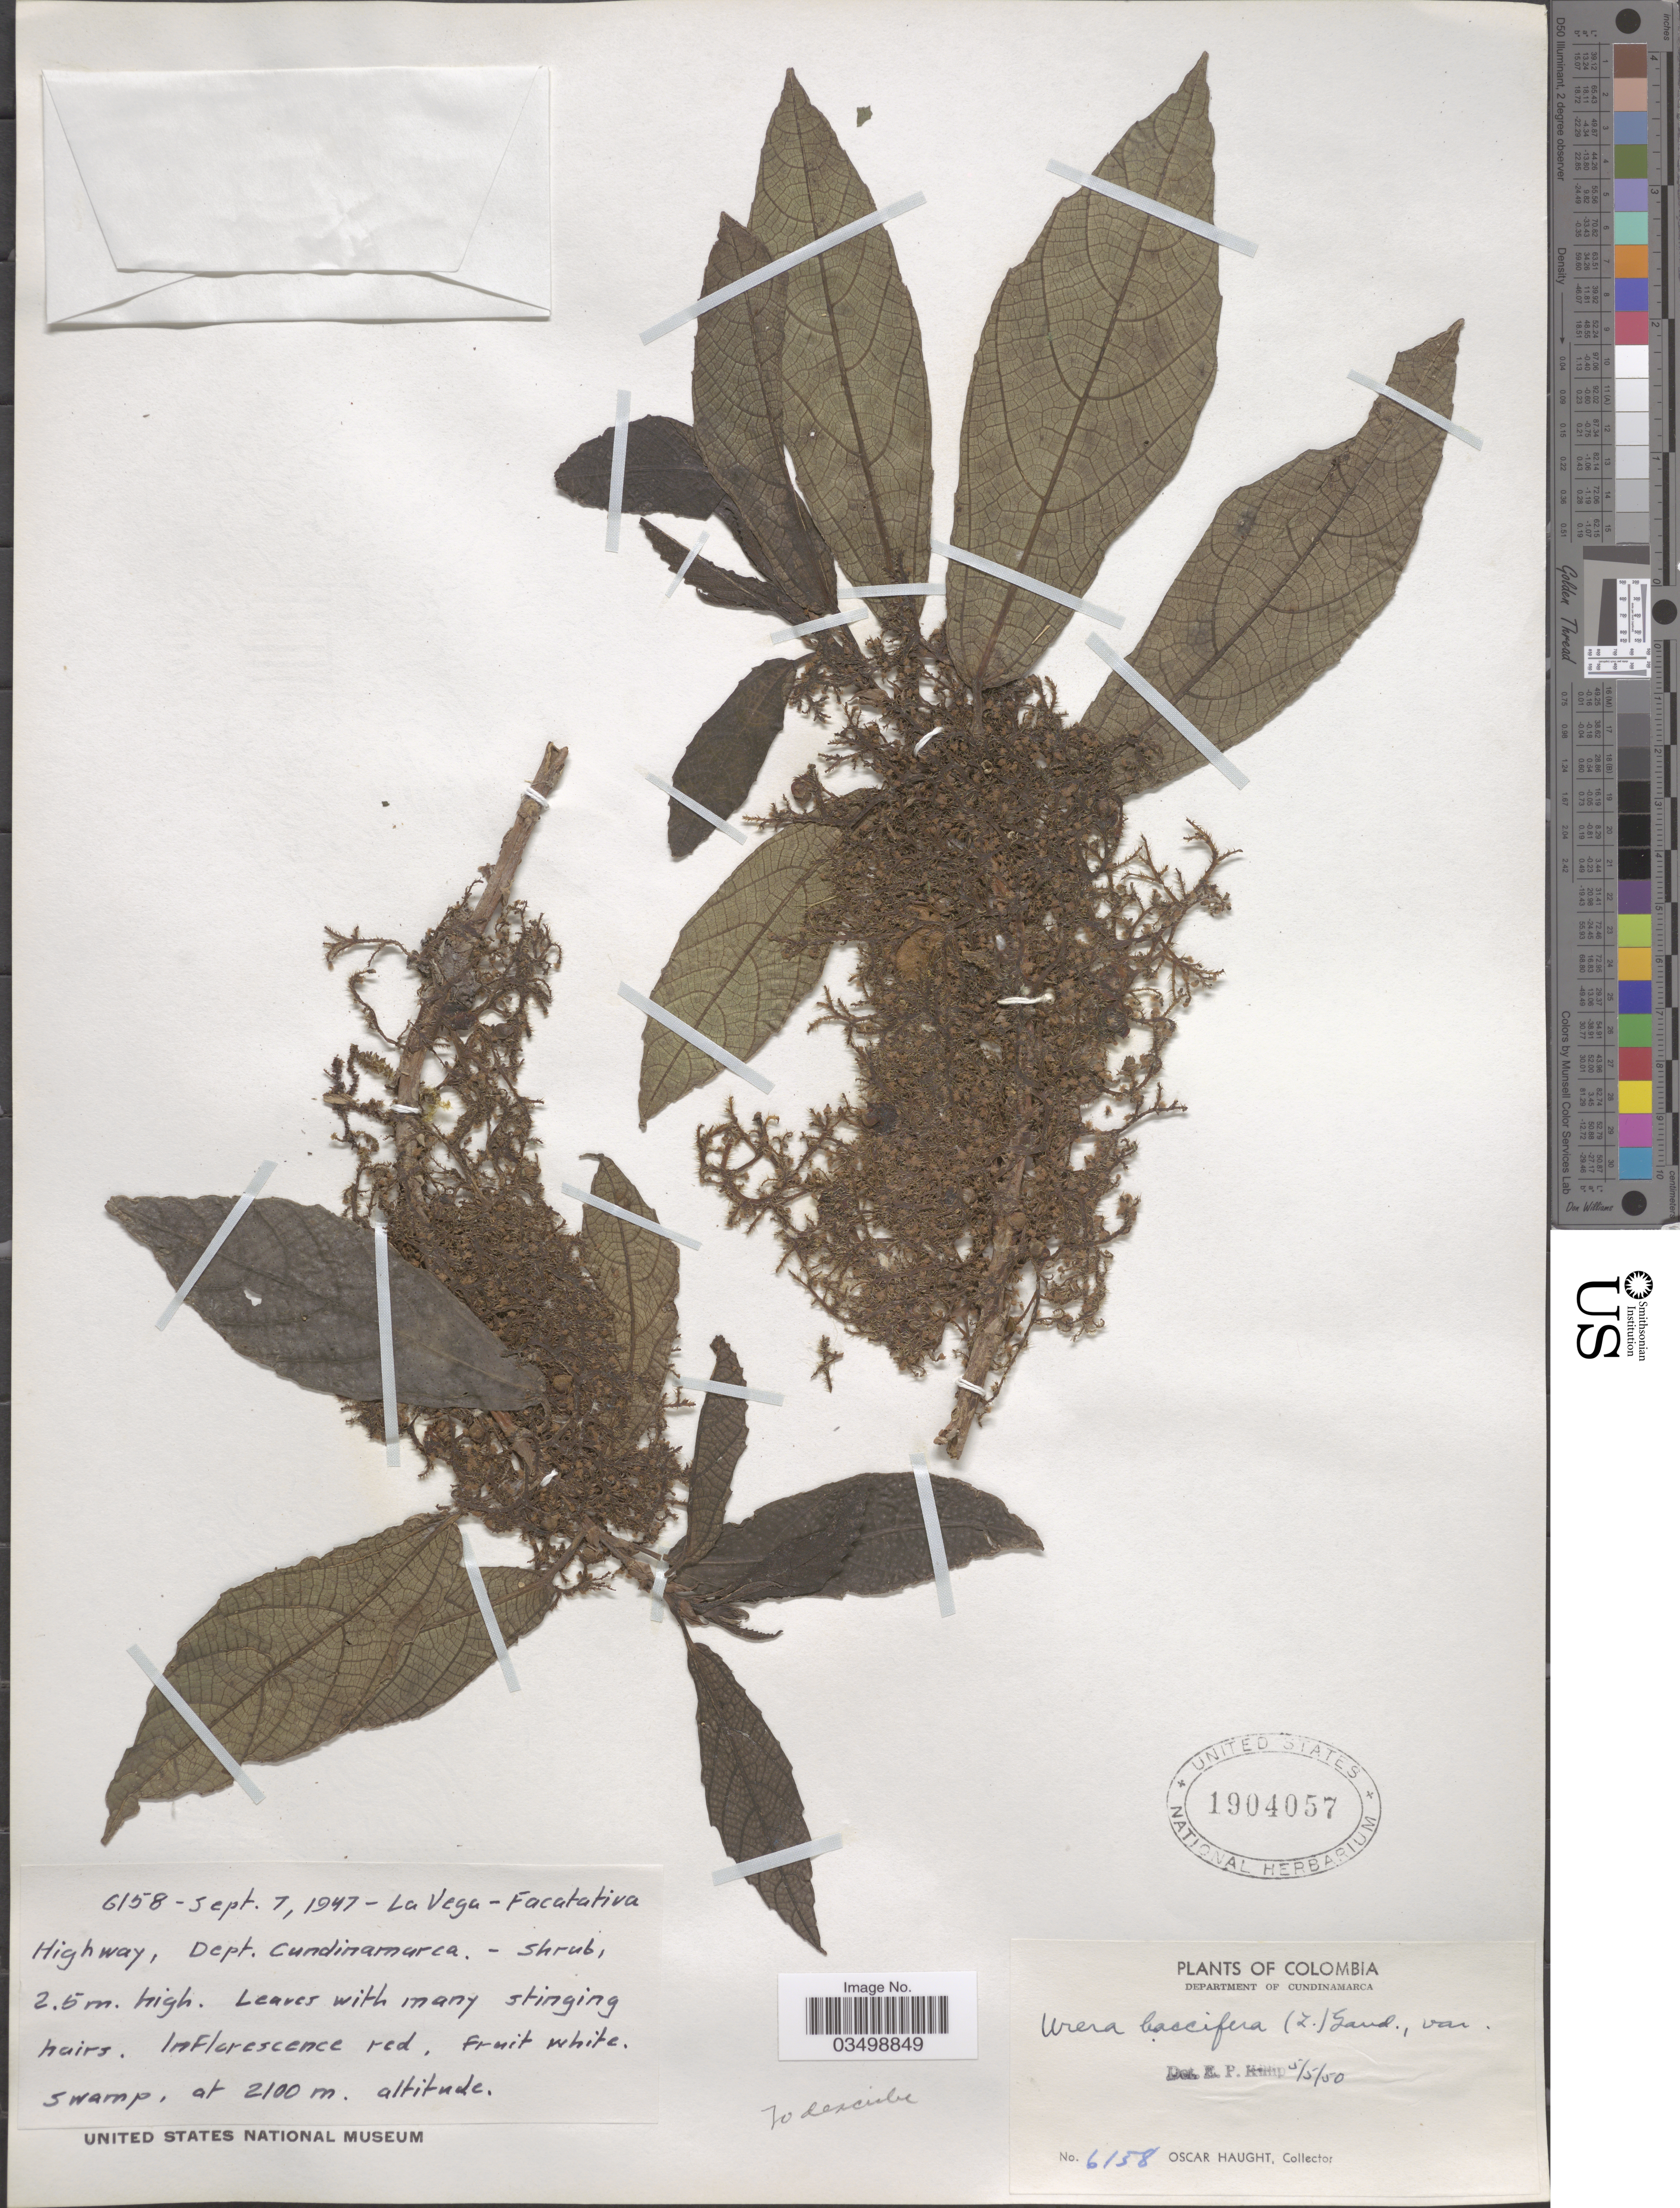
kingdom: Plantae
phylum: Tracheophyta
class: Magnoliopsida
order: Rosales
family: Urticaceae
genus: Urera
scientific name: Urera baccifera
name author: (L.) Gaudich. ex Wedd.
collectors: O. L. Haught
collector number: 6158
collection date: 1947-09-07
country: Colombia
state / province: Cundinamarca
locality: La Vega - Facatativa Highway, Department of Cundinamarca.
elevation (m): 2100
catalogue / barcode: US 1904057